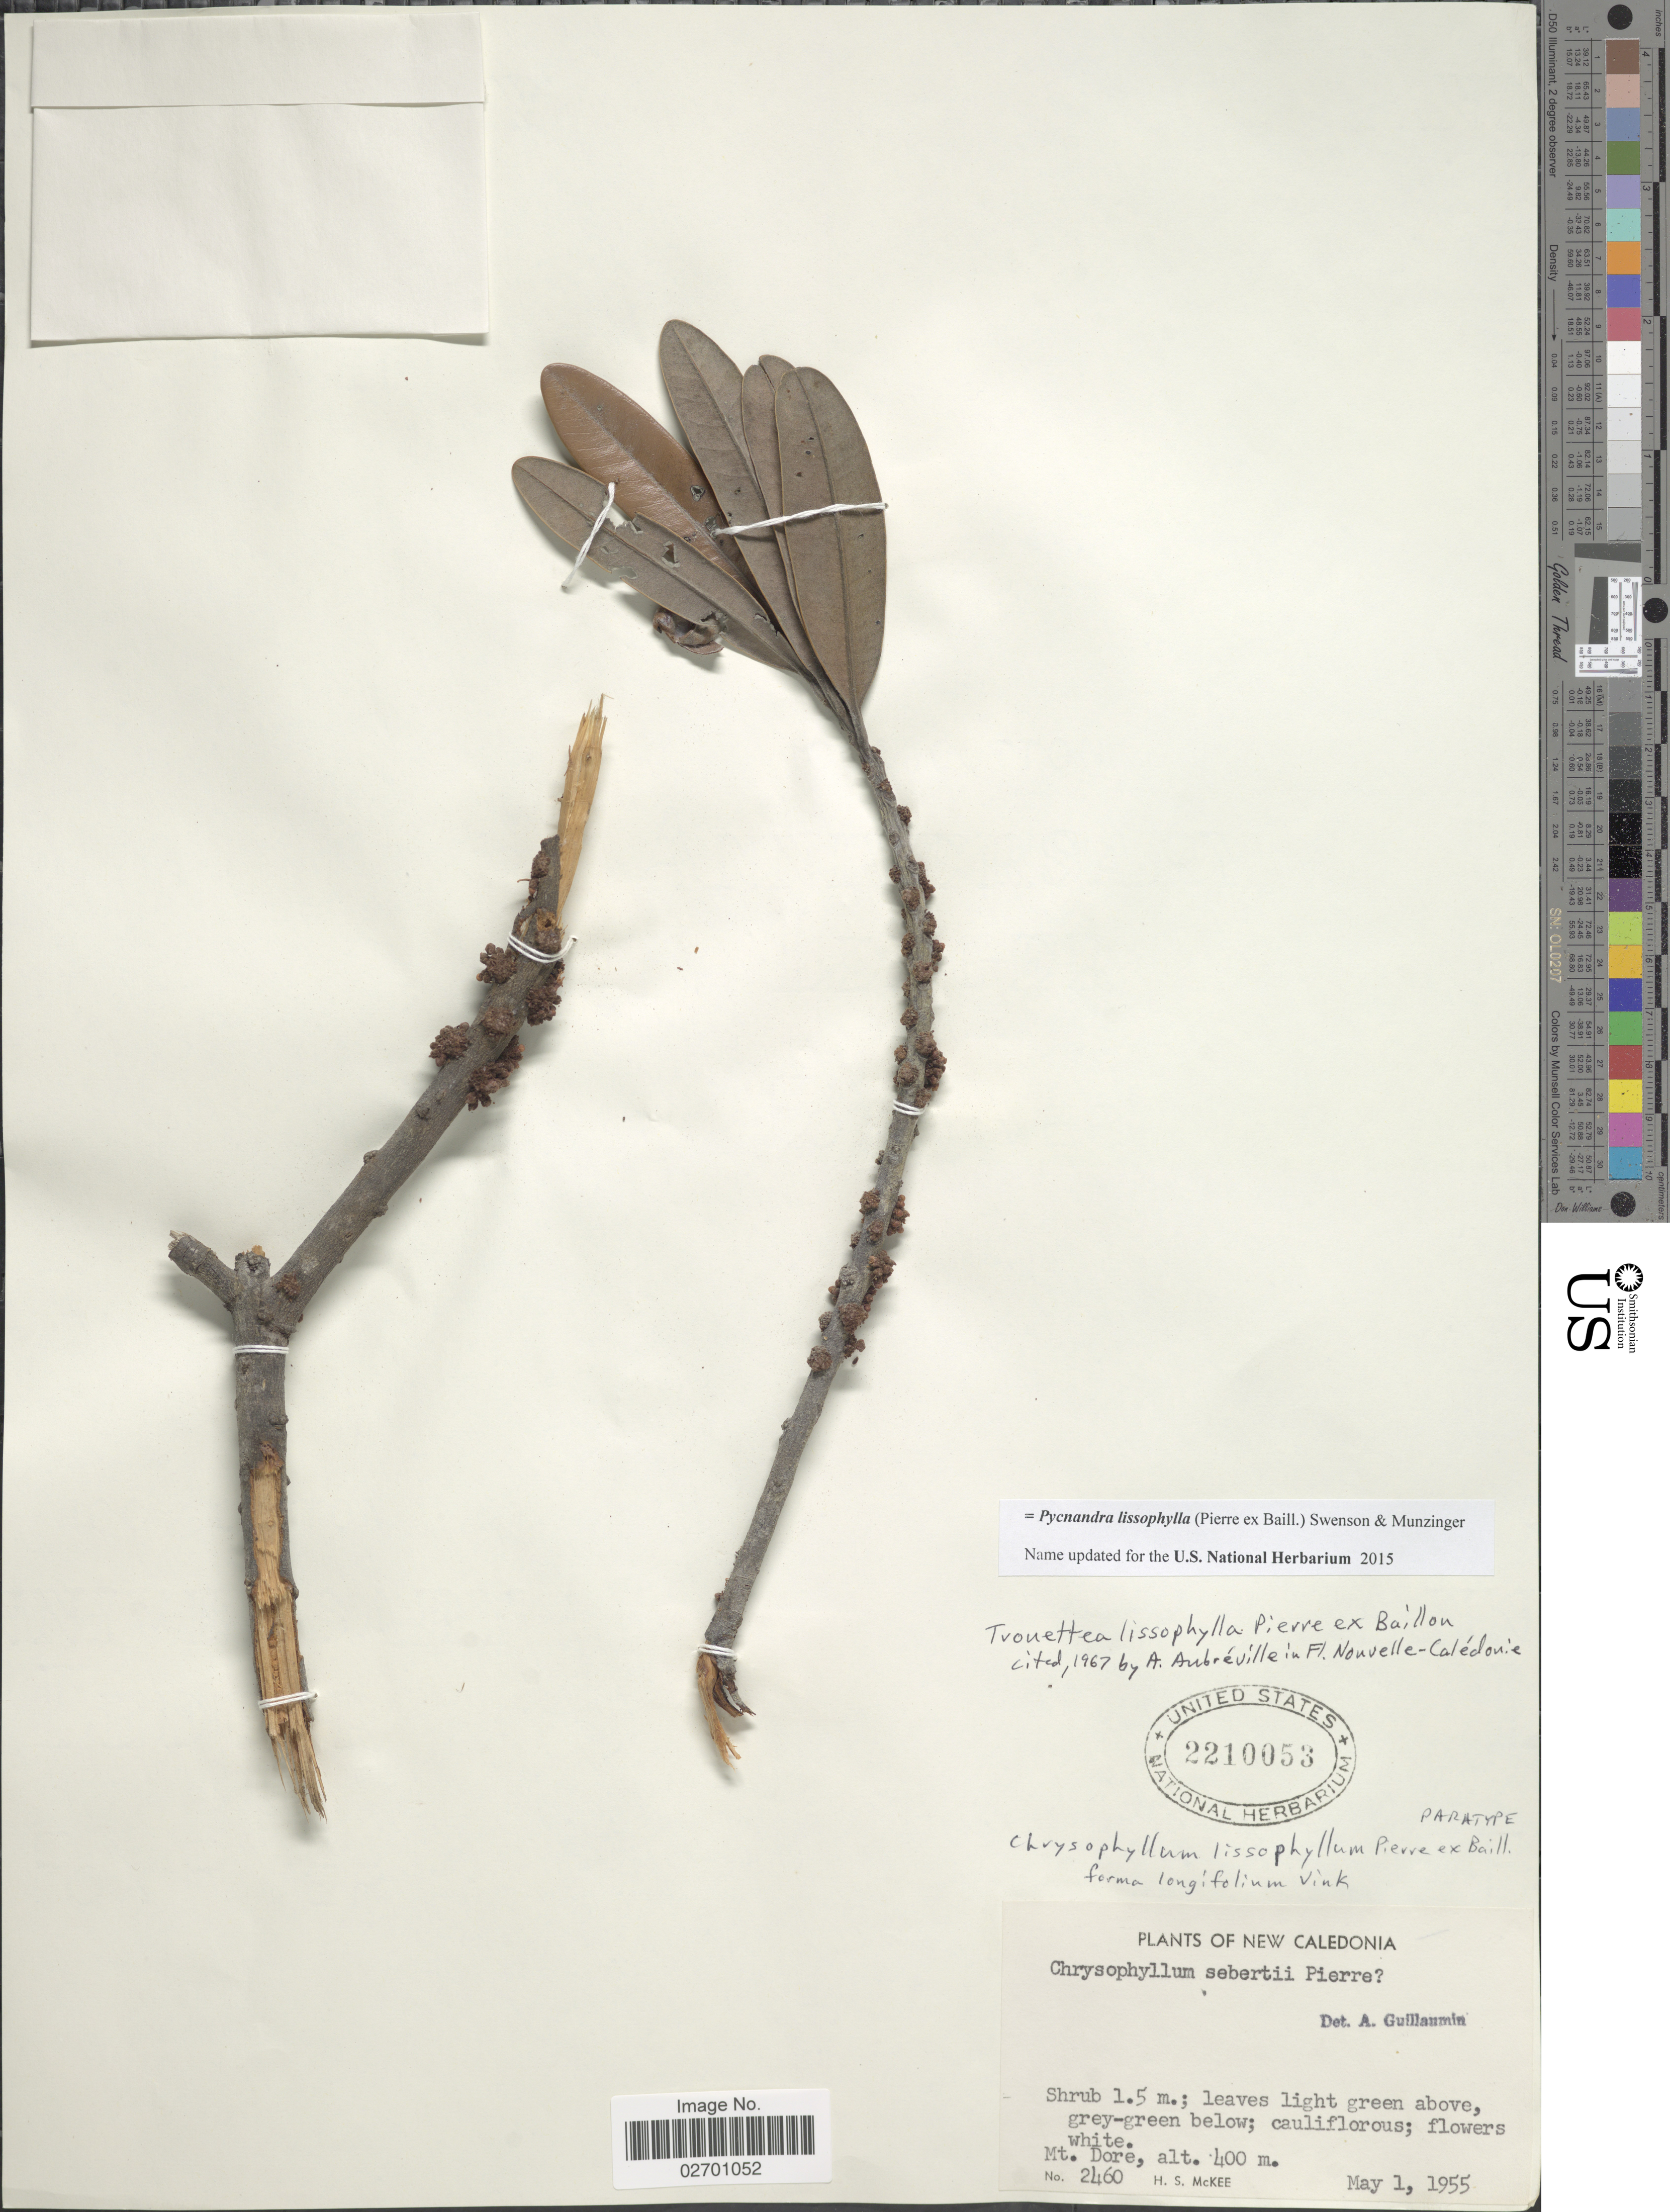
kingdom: Plantae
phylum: Tracheophyta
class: Magnoliopsida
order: Ericales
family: Sapotaceae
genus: Pycnandra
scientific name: Pycnandra lissophylla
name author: (Pierre ex Baill.) Swenson & Munzinger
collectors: H. S. McKee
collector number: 2460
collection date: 1955-05-01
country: New Caledonia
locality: Mt. Dore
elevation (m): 400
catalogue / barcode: US 2210053